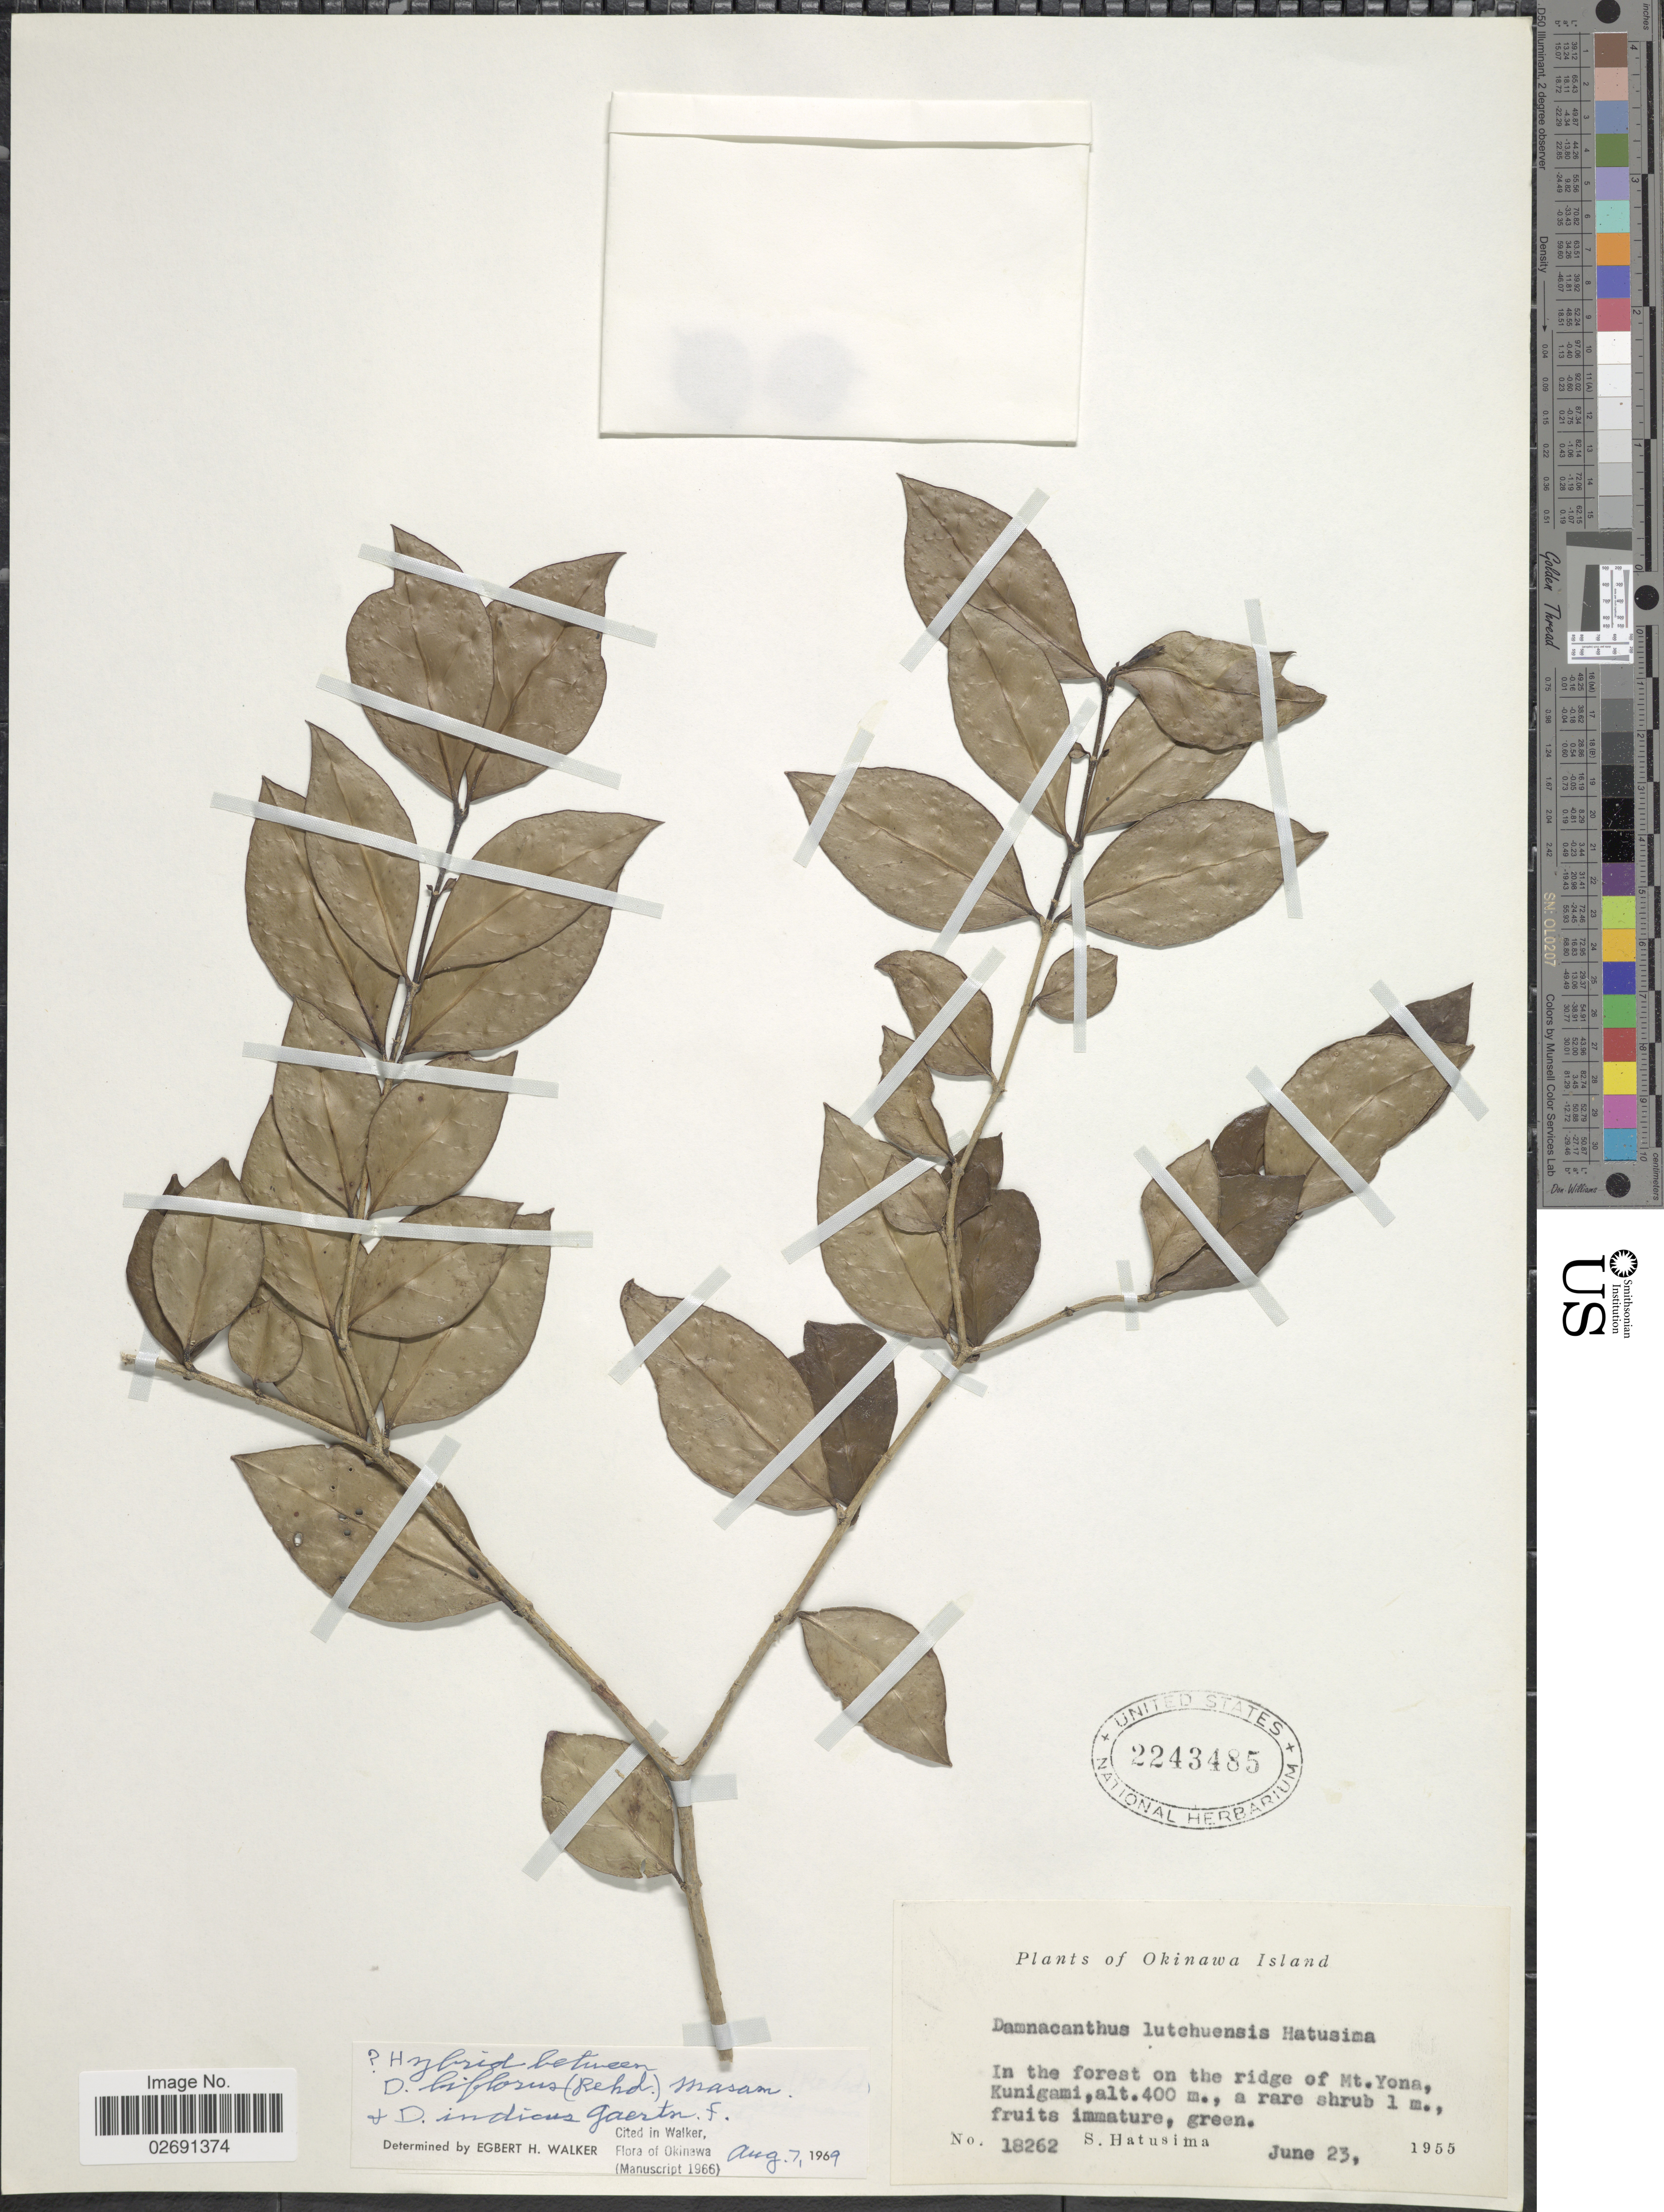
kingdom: Plantae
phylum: Tracheophyta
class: Magnoliopsida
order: Gentianales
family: Rubiaceae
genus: Damnacanthus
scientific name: Damnacanthus biflorus x D. indicus L. f.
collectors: S. Hatusima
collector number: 18262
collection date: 1955-06-23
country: Japan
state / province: Okinawa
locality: Okinawa Island, in the forest on the ridge of Mt. Yona, Kunigami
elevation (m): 400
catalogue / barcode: US 2243485